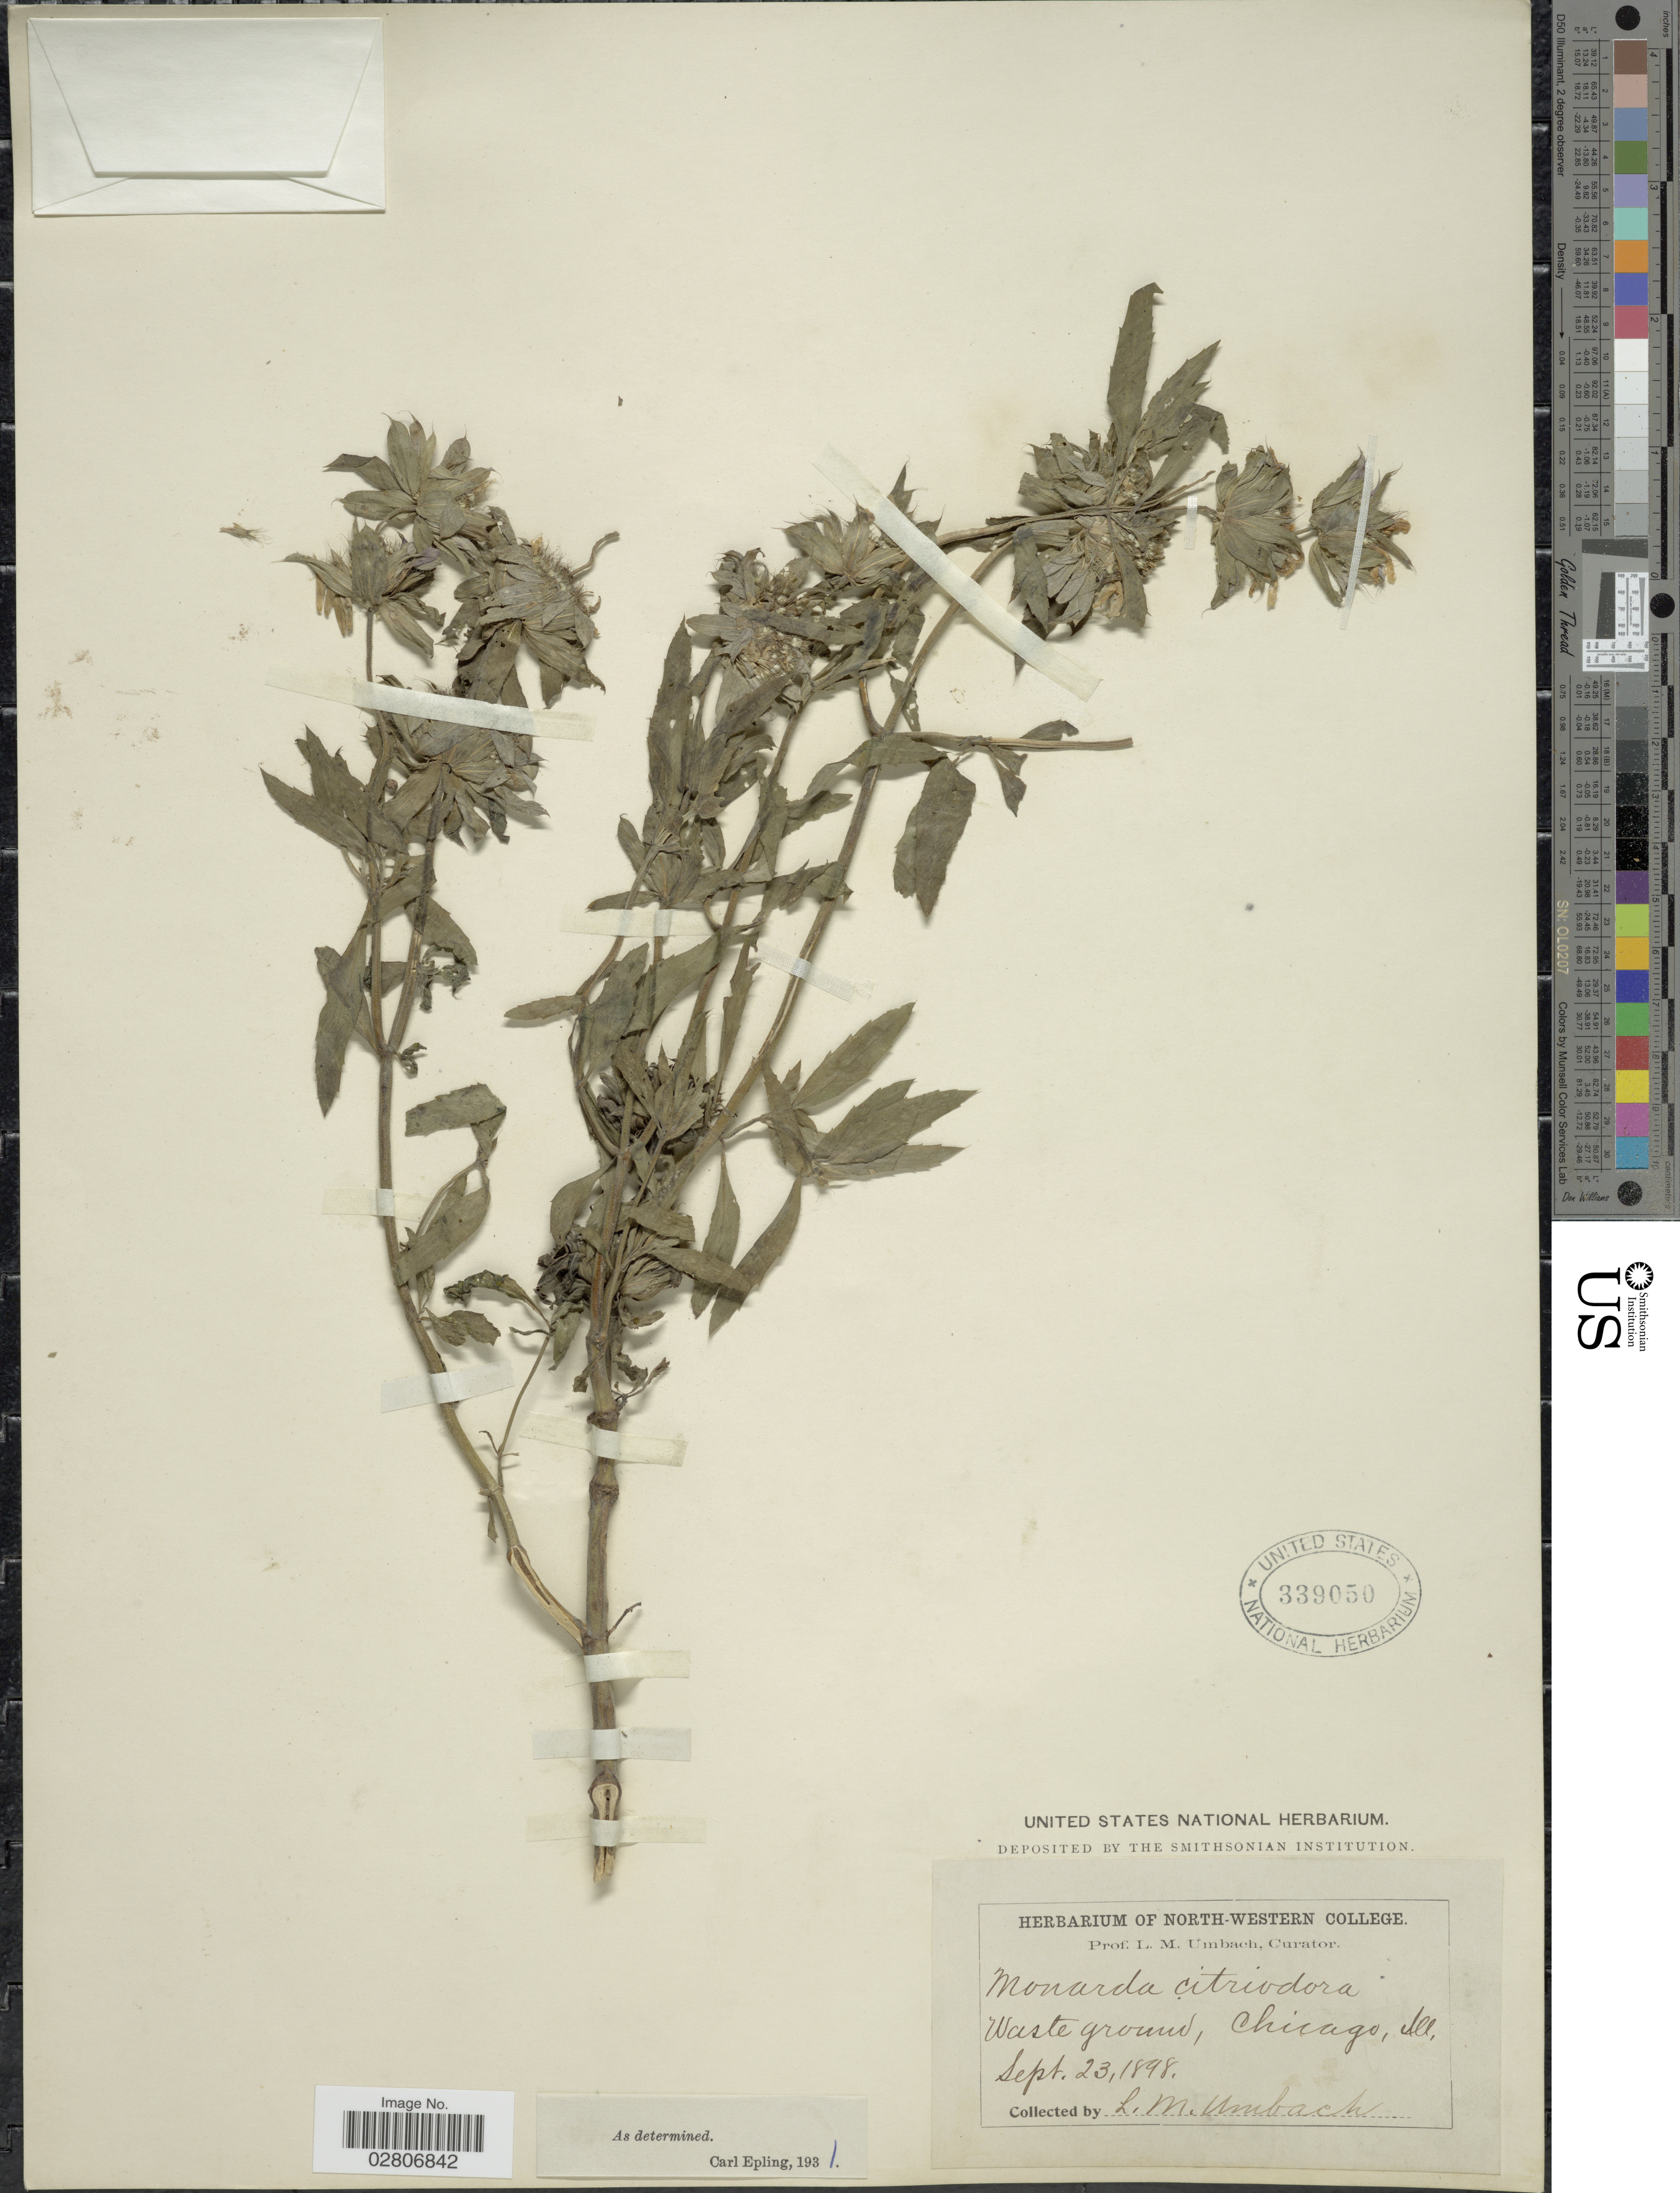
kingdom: Plantae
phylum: Tracheophyta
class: Magnoliopsida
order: Lamiales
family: Lamiaceae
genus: Monarda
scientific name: Monarda citriodora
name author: Cerv. ex Lag.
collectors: L. M. Umbach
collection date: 1898-09-23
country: United States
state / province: Illinois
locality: Waste groumd, Chicago.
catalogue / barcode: US 339050